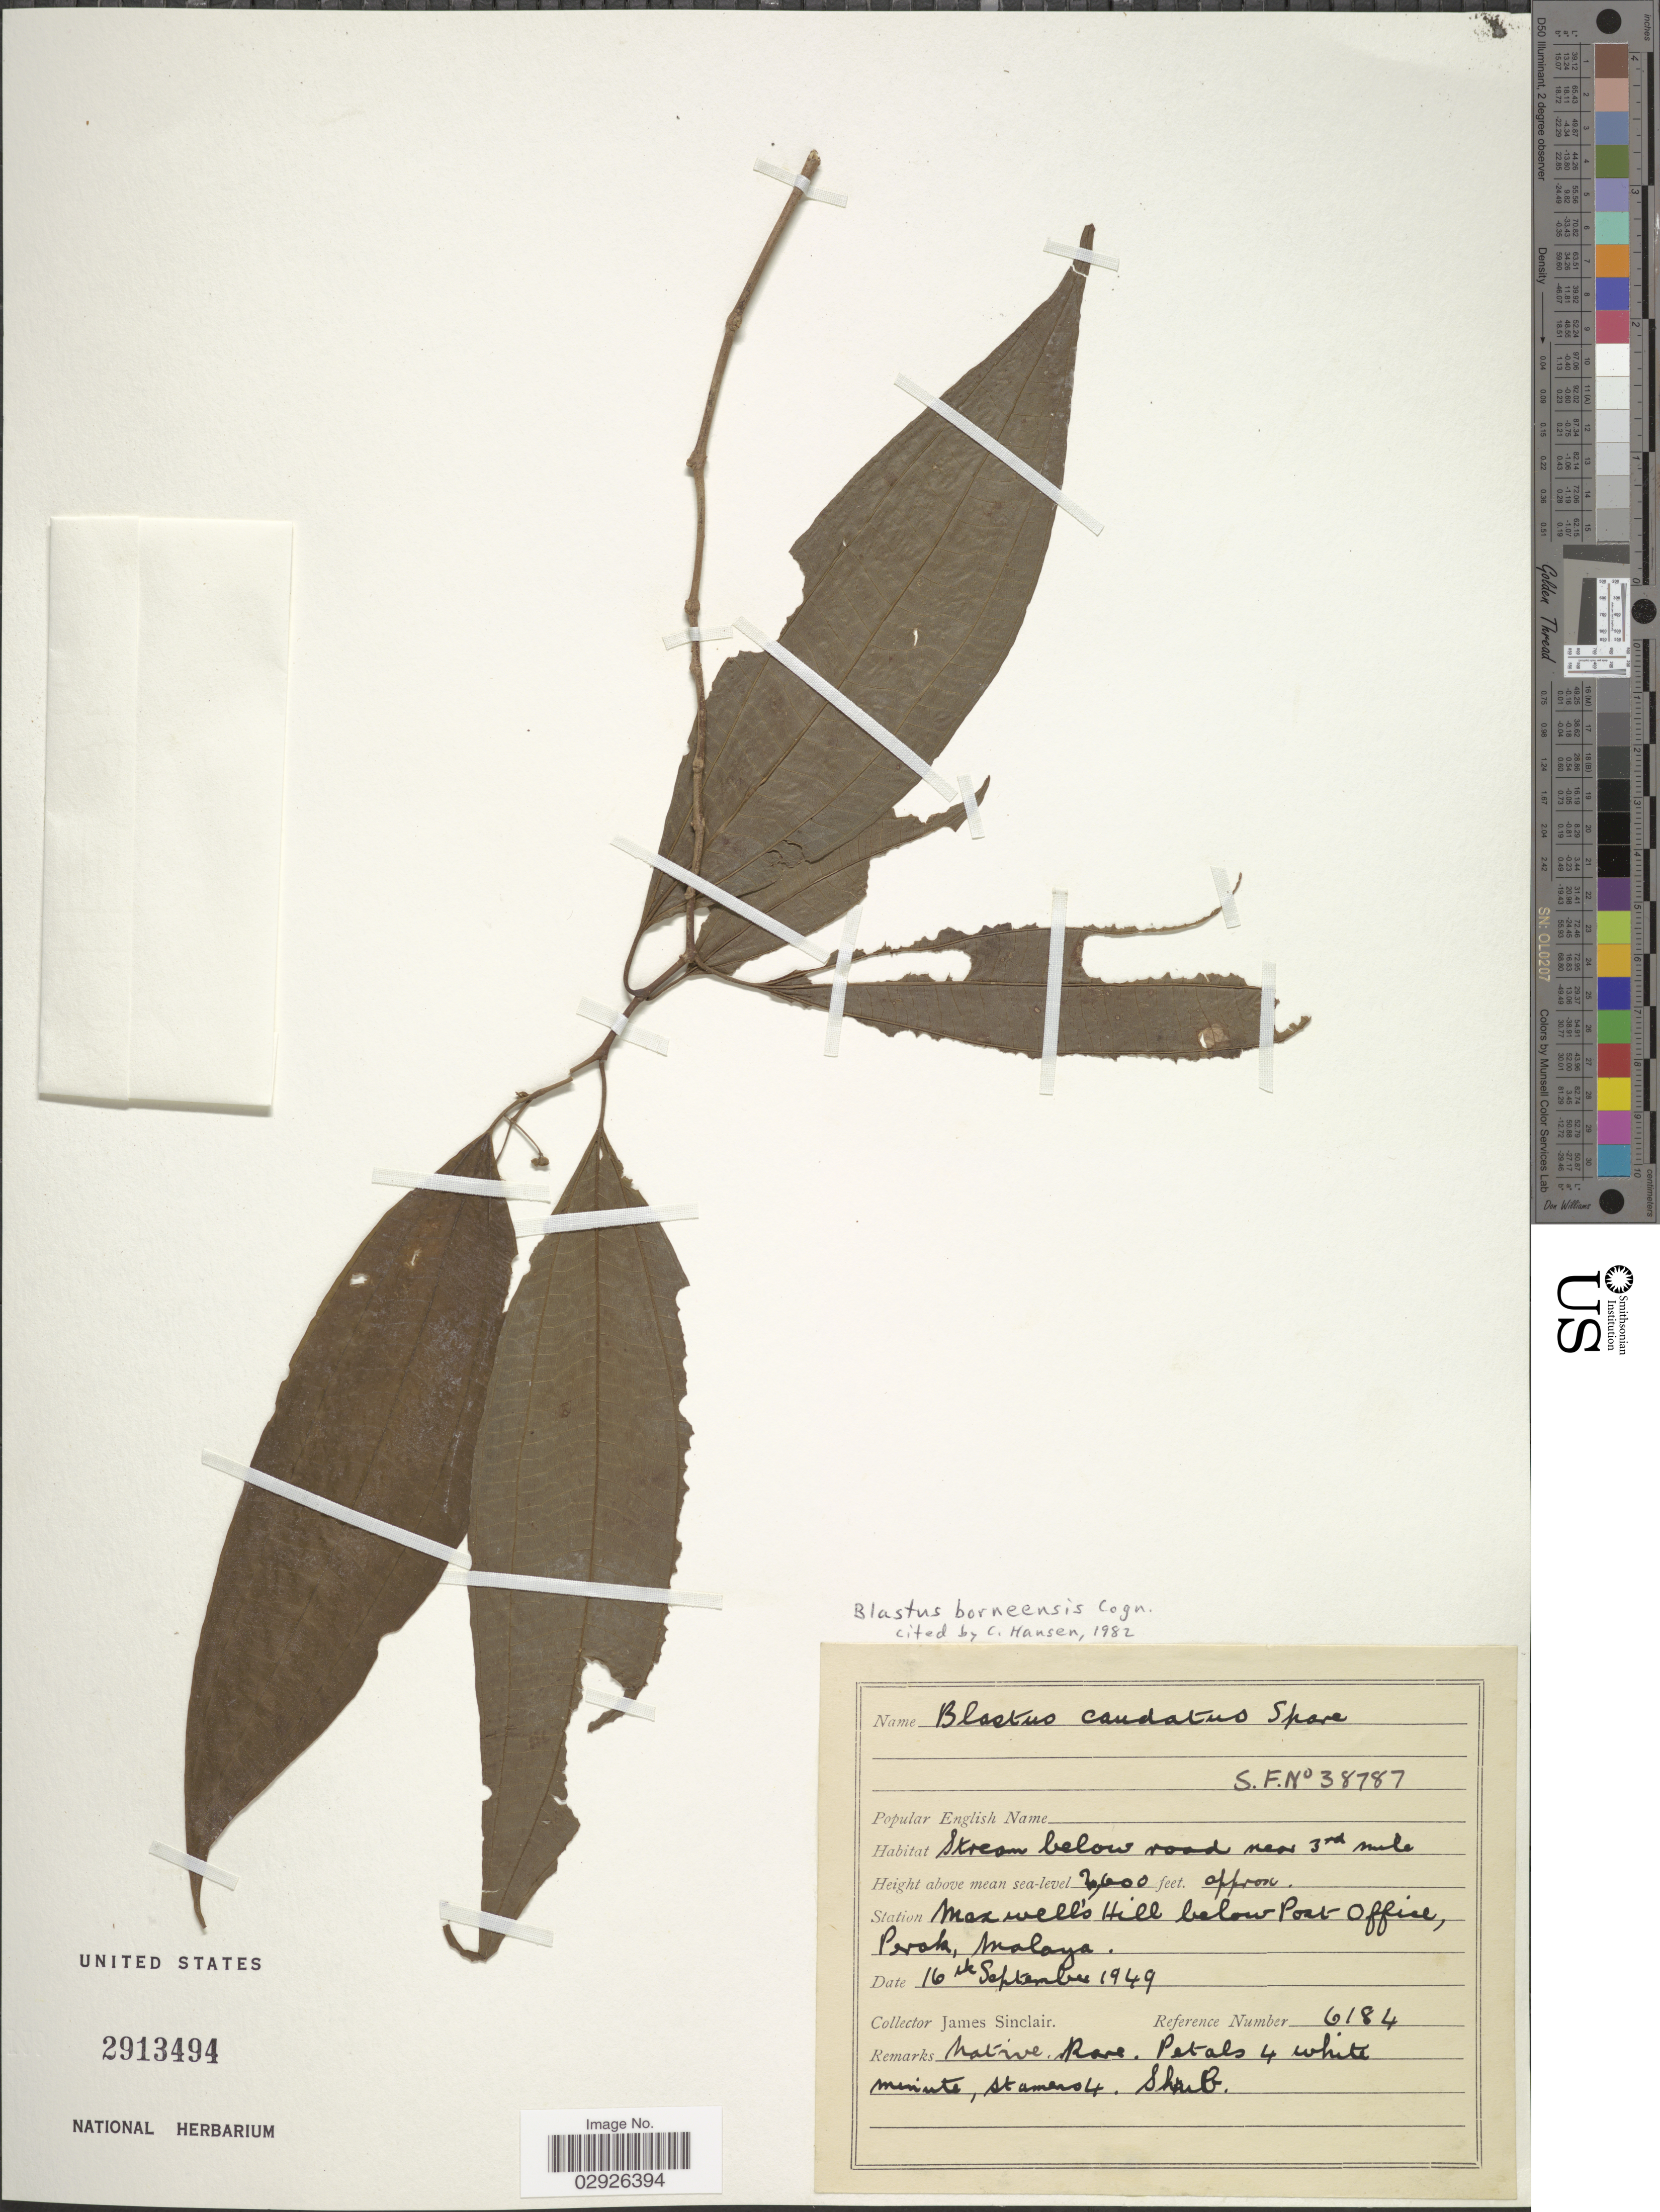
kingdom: Plantae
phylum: Tracheophyta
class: Magnoliopsida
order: Myrtales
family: Melastomataceae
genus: Blastus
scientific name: Blastus borneensis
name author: Cogn. ex Boerl.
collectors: J. Sinclair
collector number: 6184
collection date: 1949-09-16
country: Malaysia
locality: Station Maxwell's Hill below Post Office, Perak, Malaya.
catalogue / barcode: US 2913494